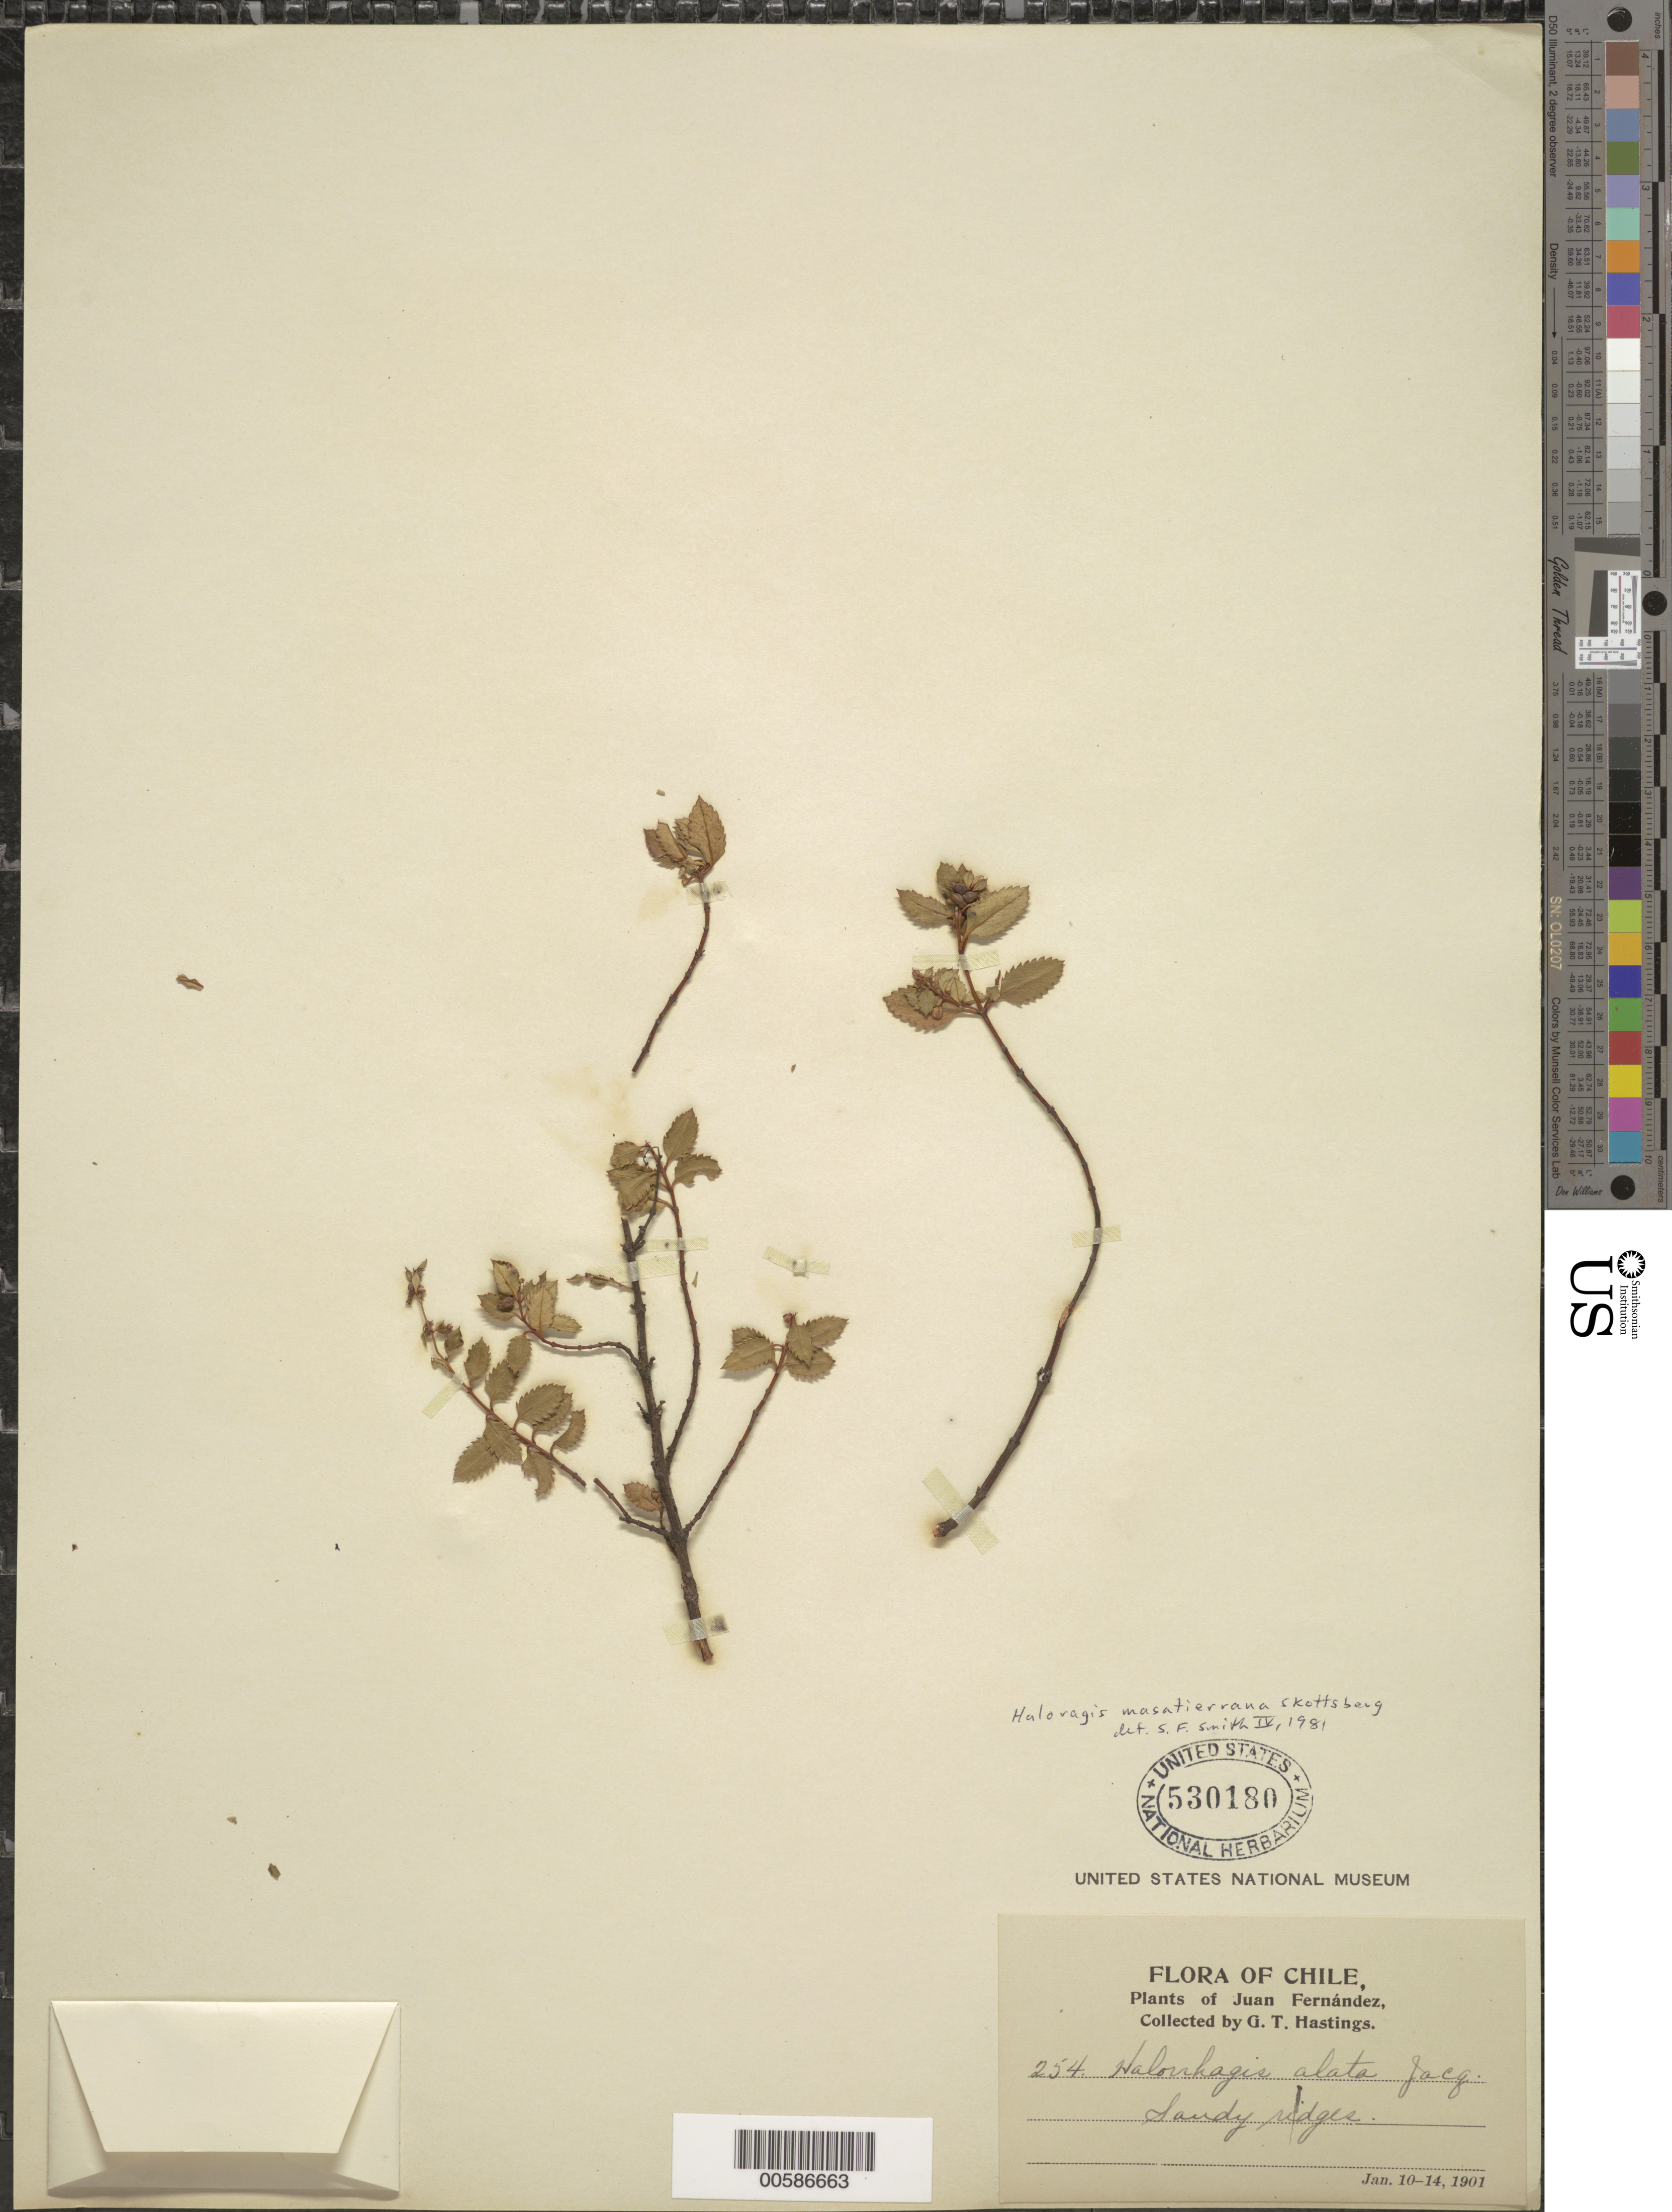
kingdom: Plantae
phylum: Tracheophyta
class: Magnoliopsida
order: Saxifragales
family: Haloragaceae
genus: Haloragis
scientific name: Haloragis masatierrana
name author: Skottsb.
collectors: G. Hastings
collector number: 254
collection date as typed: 10 Jan 1901 to 14 Jan 1901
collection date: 1901-01-10/1901-01-14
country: Chile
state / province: Valparaíso (V)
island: Islas Juan Fernández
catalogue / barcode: US 530180